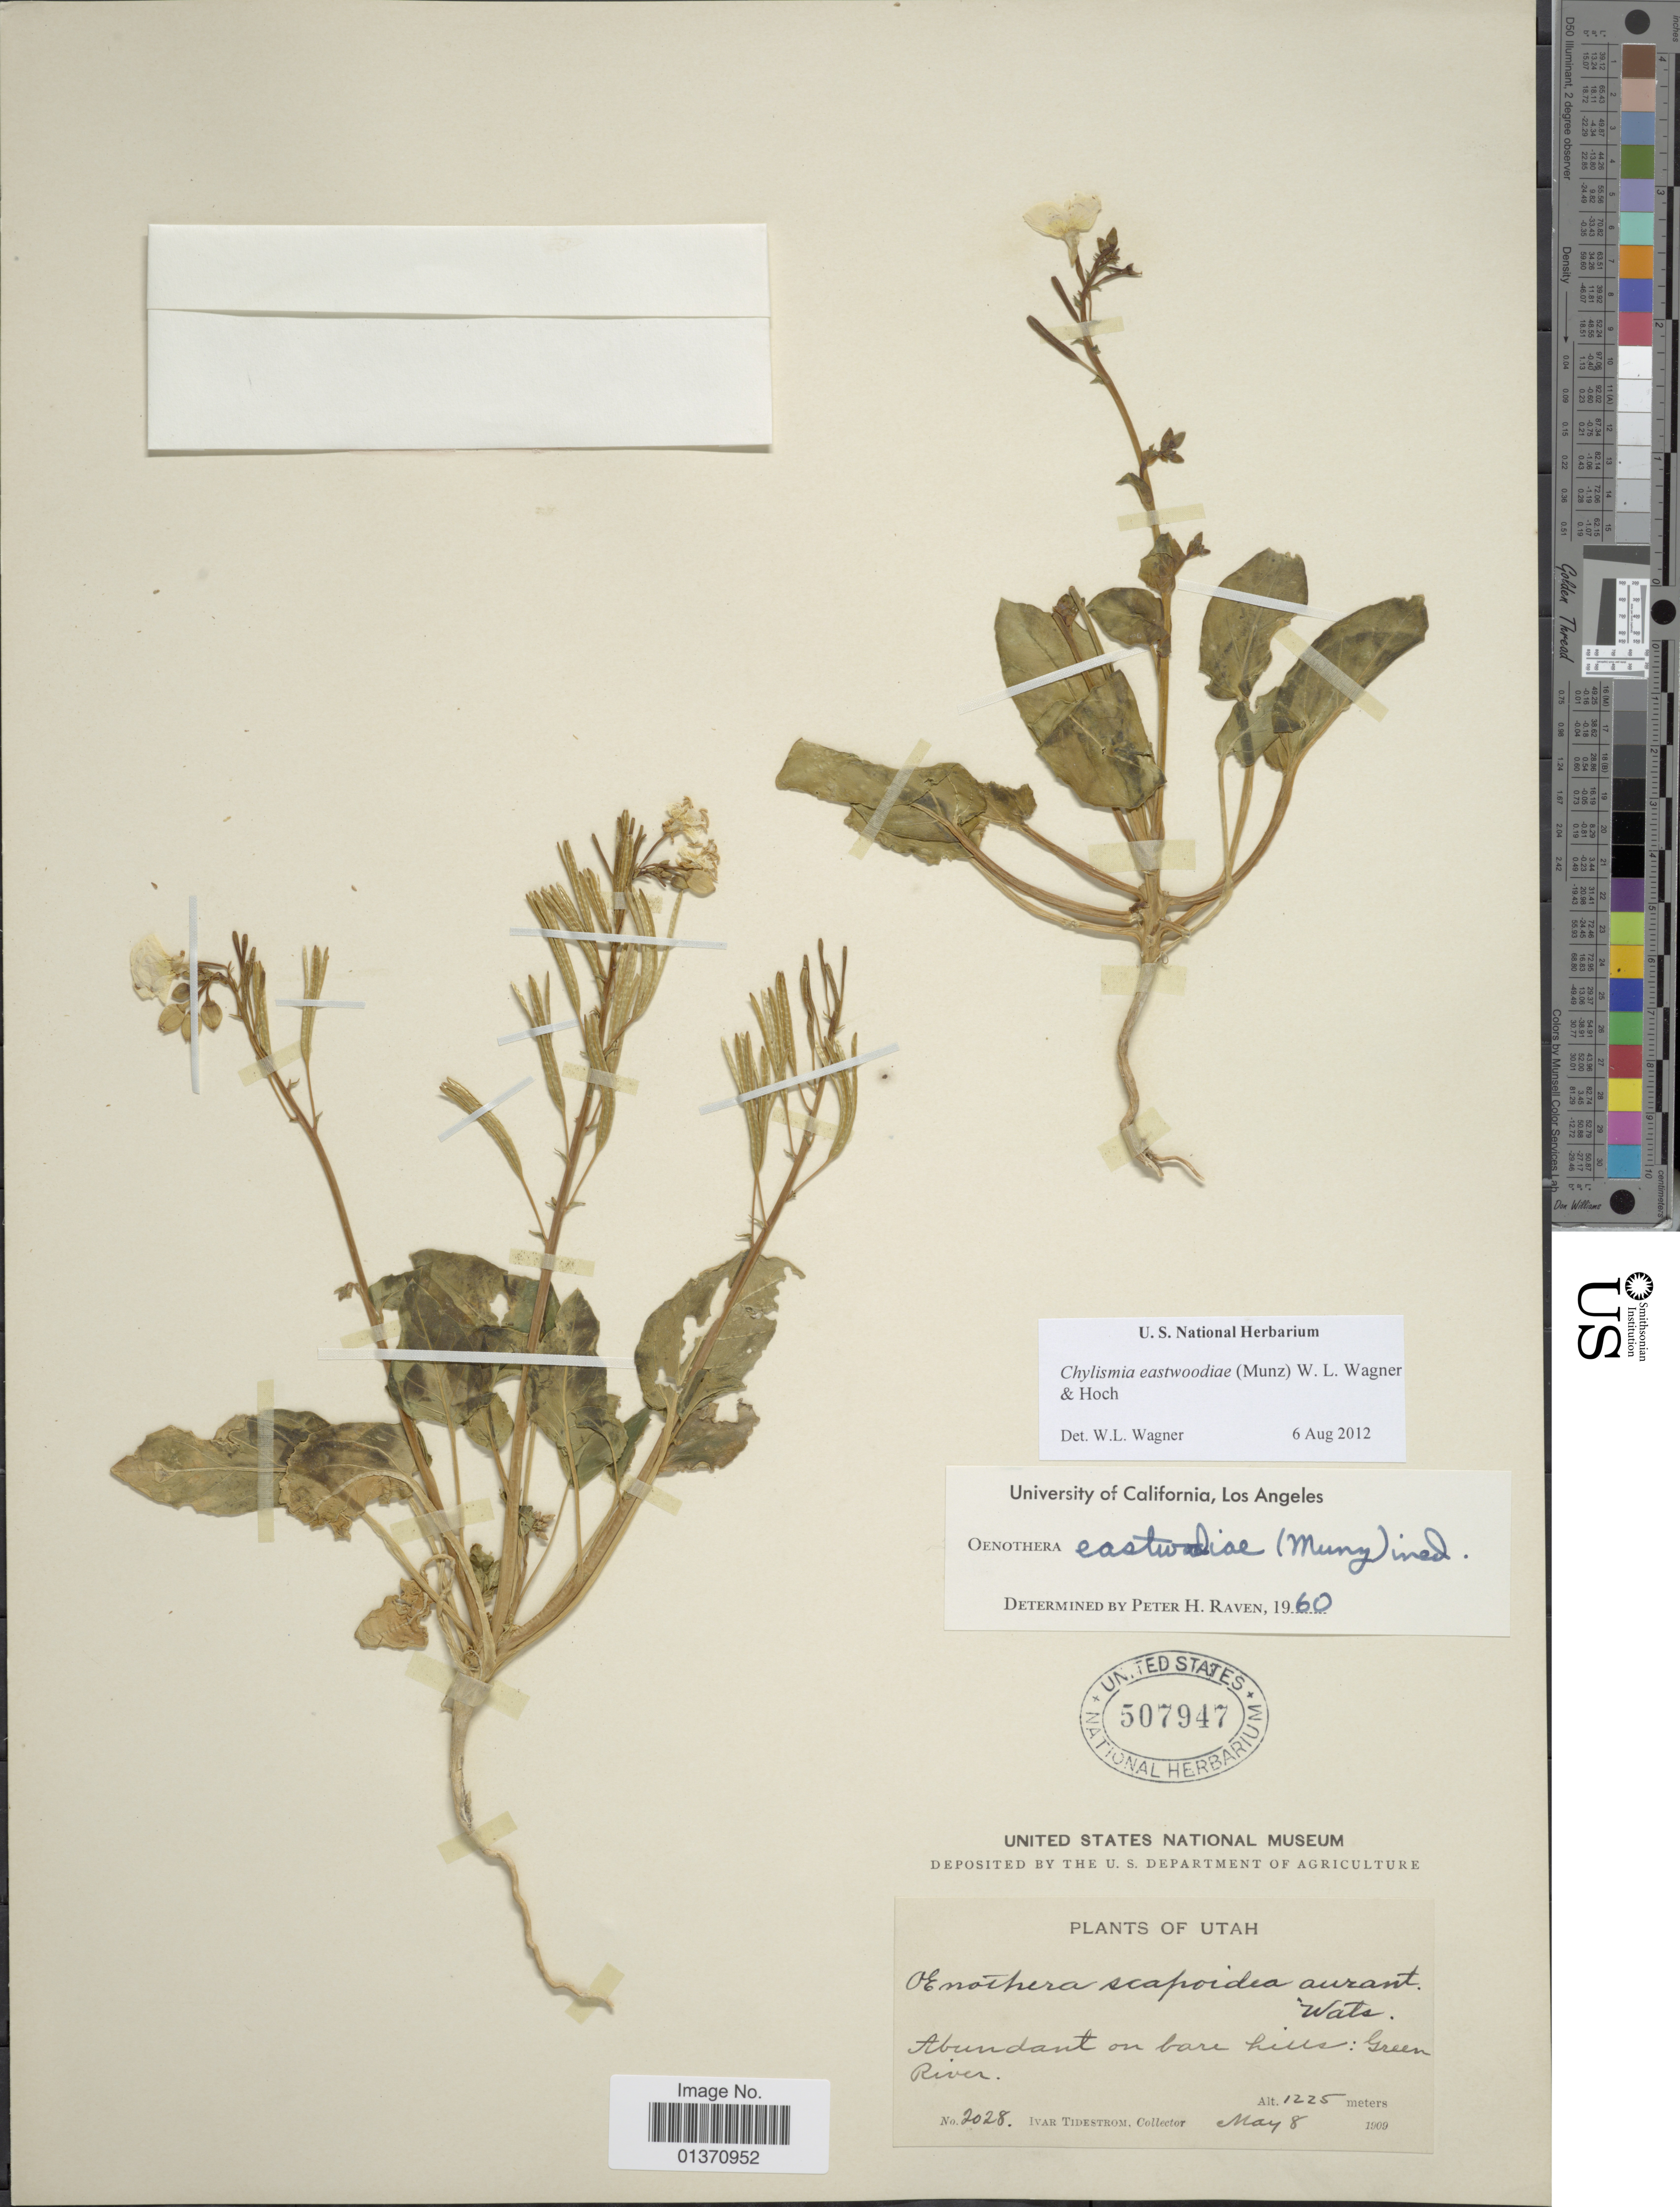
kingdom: Plantae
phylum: Tracheophyta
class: Magnoliopsida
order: Myrtales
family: Onagraceae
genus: Chylismia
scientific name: Chylismia eastwoodiae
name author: (Munz) W.L. Wagner & Hoch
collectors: I. F. Tidestrom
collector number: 2028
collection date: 1909-05-08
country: United States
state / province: Utah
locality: Abundant on bare hills: Green River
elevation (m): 1225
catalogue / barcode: US 507947